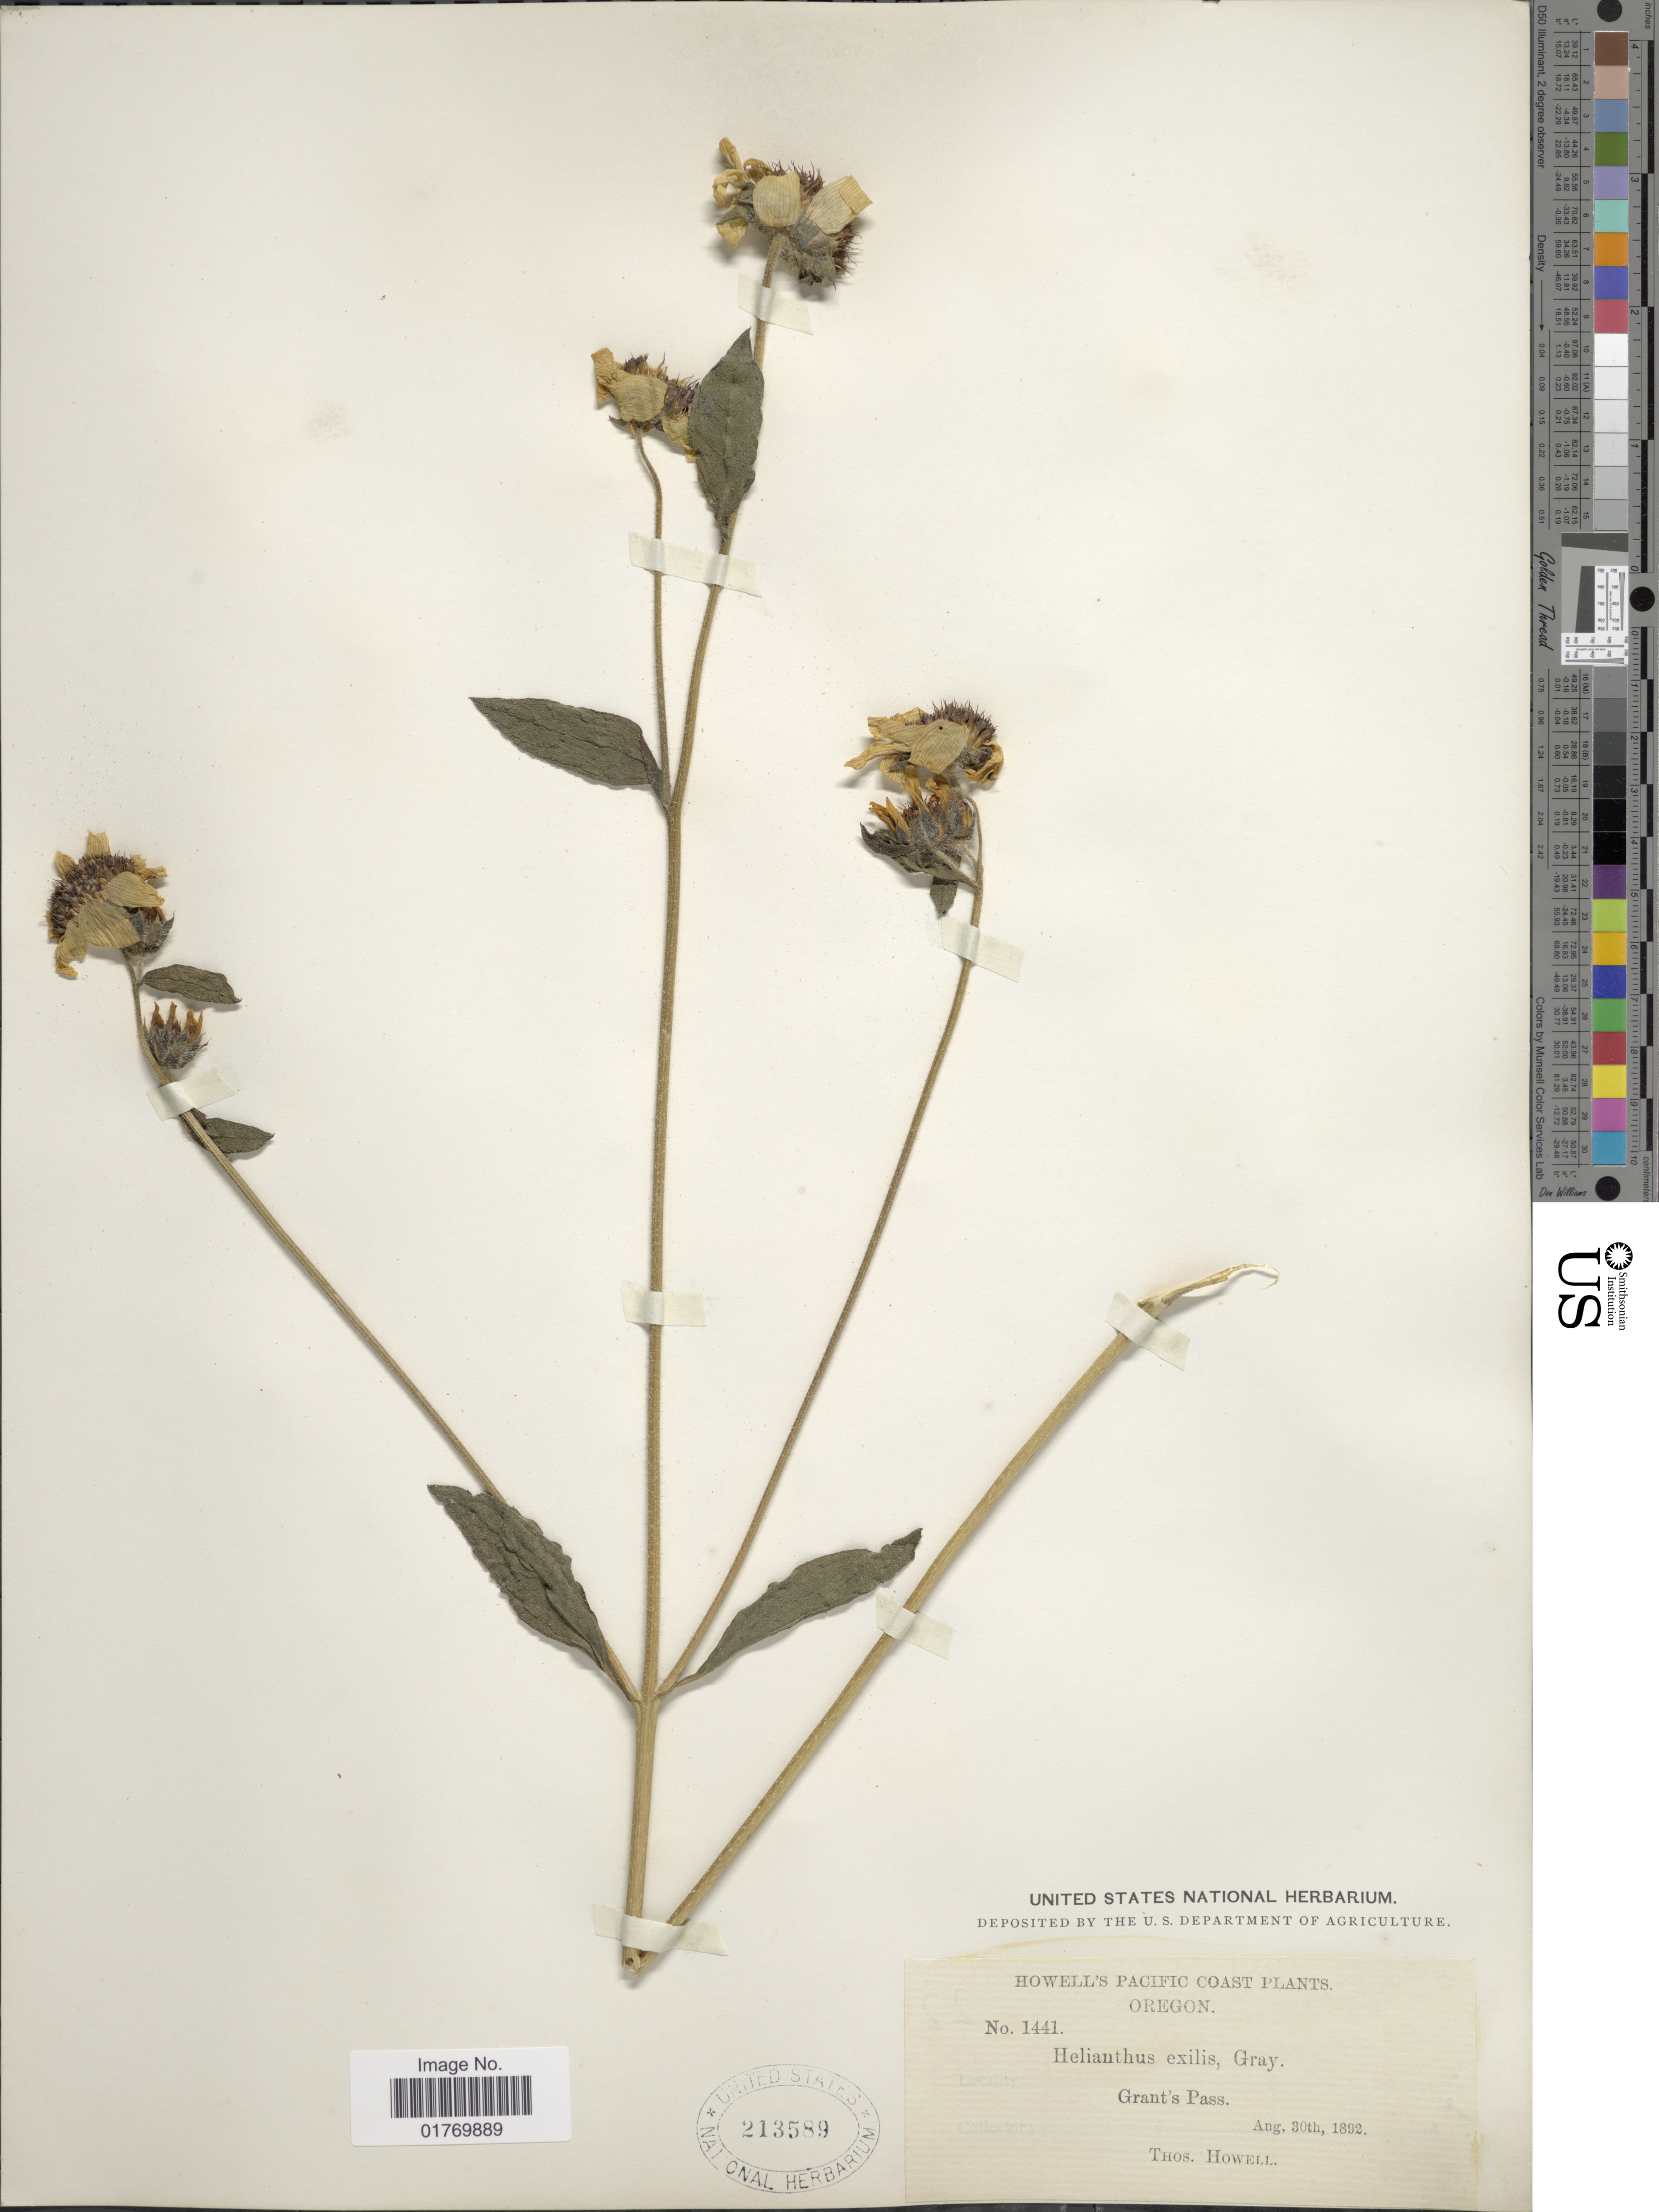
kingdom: Plantae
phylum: Tracheophyta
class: Magnoliopsida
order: Asterales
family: Asteraceae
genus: Helianthus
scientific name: Helianthus bolanderi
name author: A. Gray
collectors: T. Howell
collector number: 1441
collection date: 1892-08-30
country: United States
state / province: Oregon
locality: Grant's Pass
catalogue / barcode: US 213589